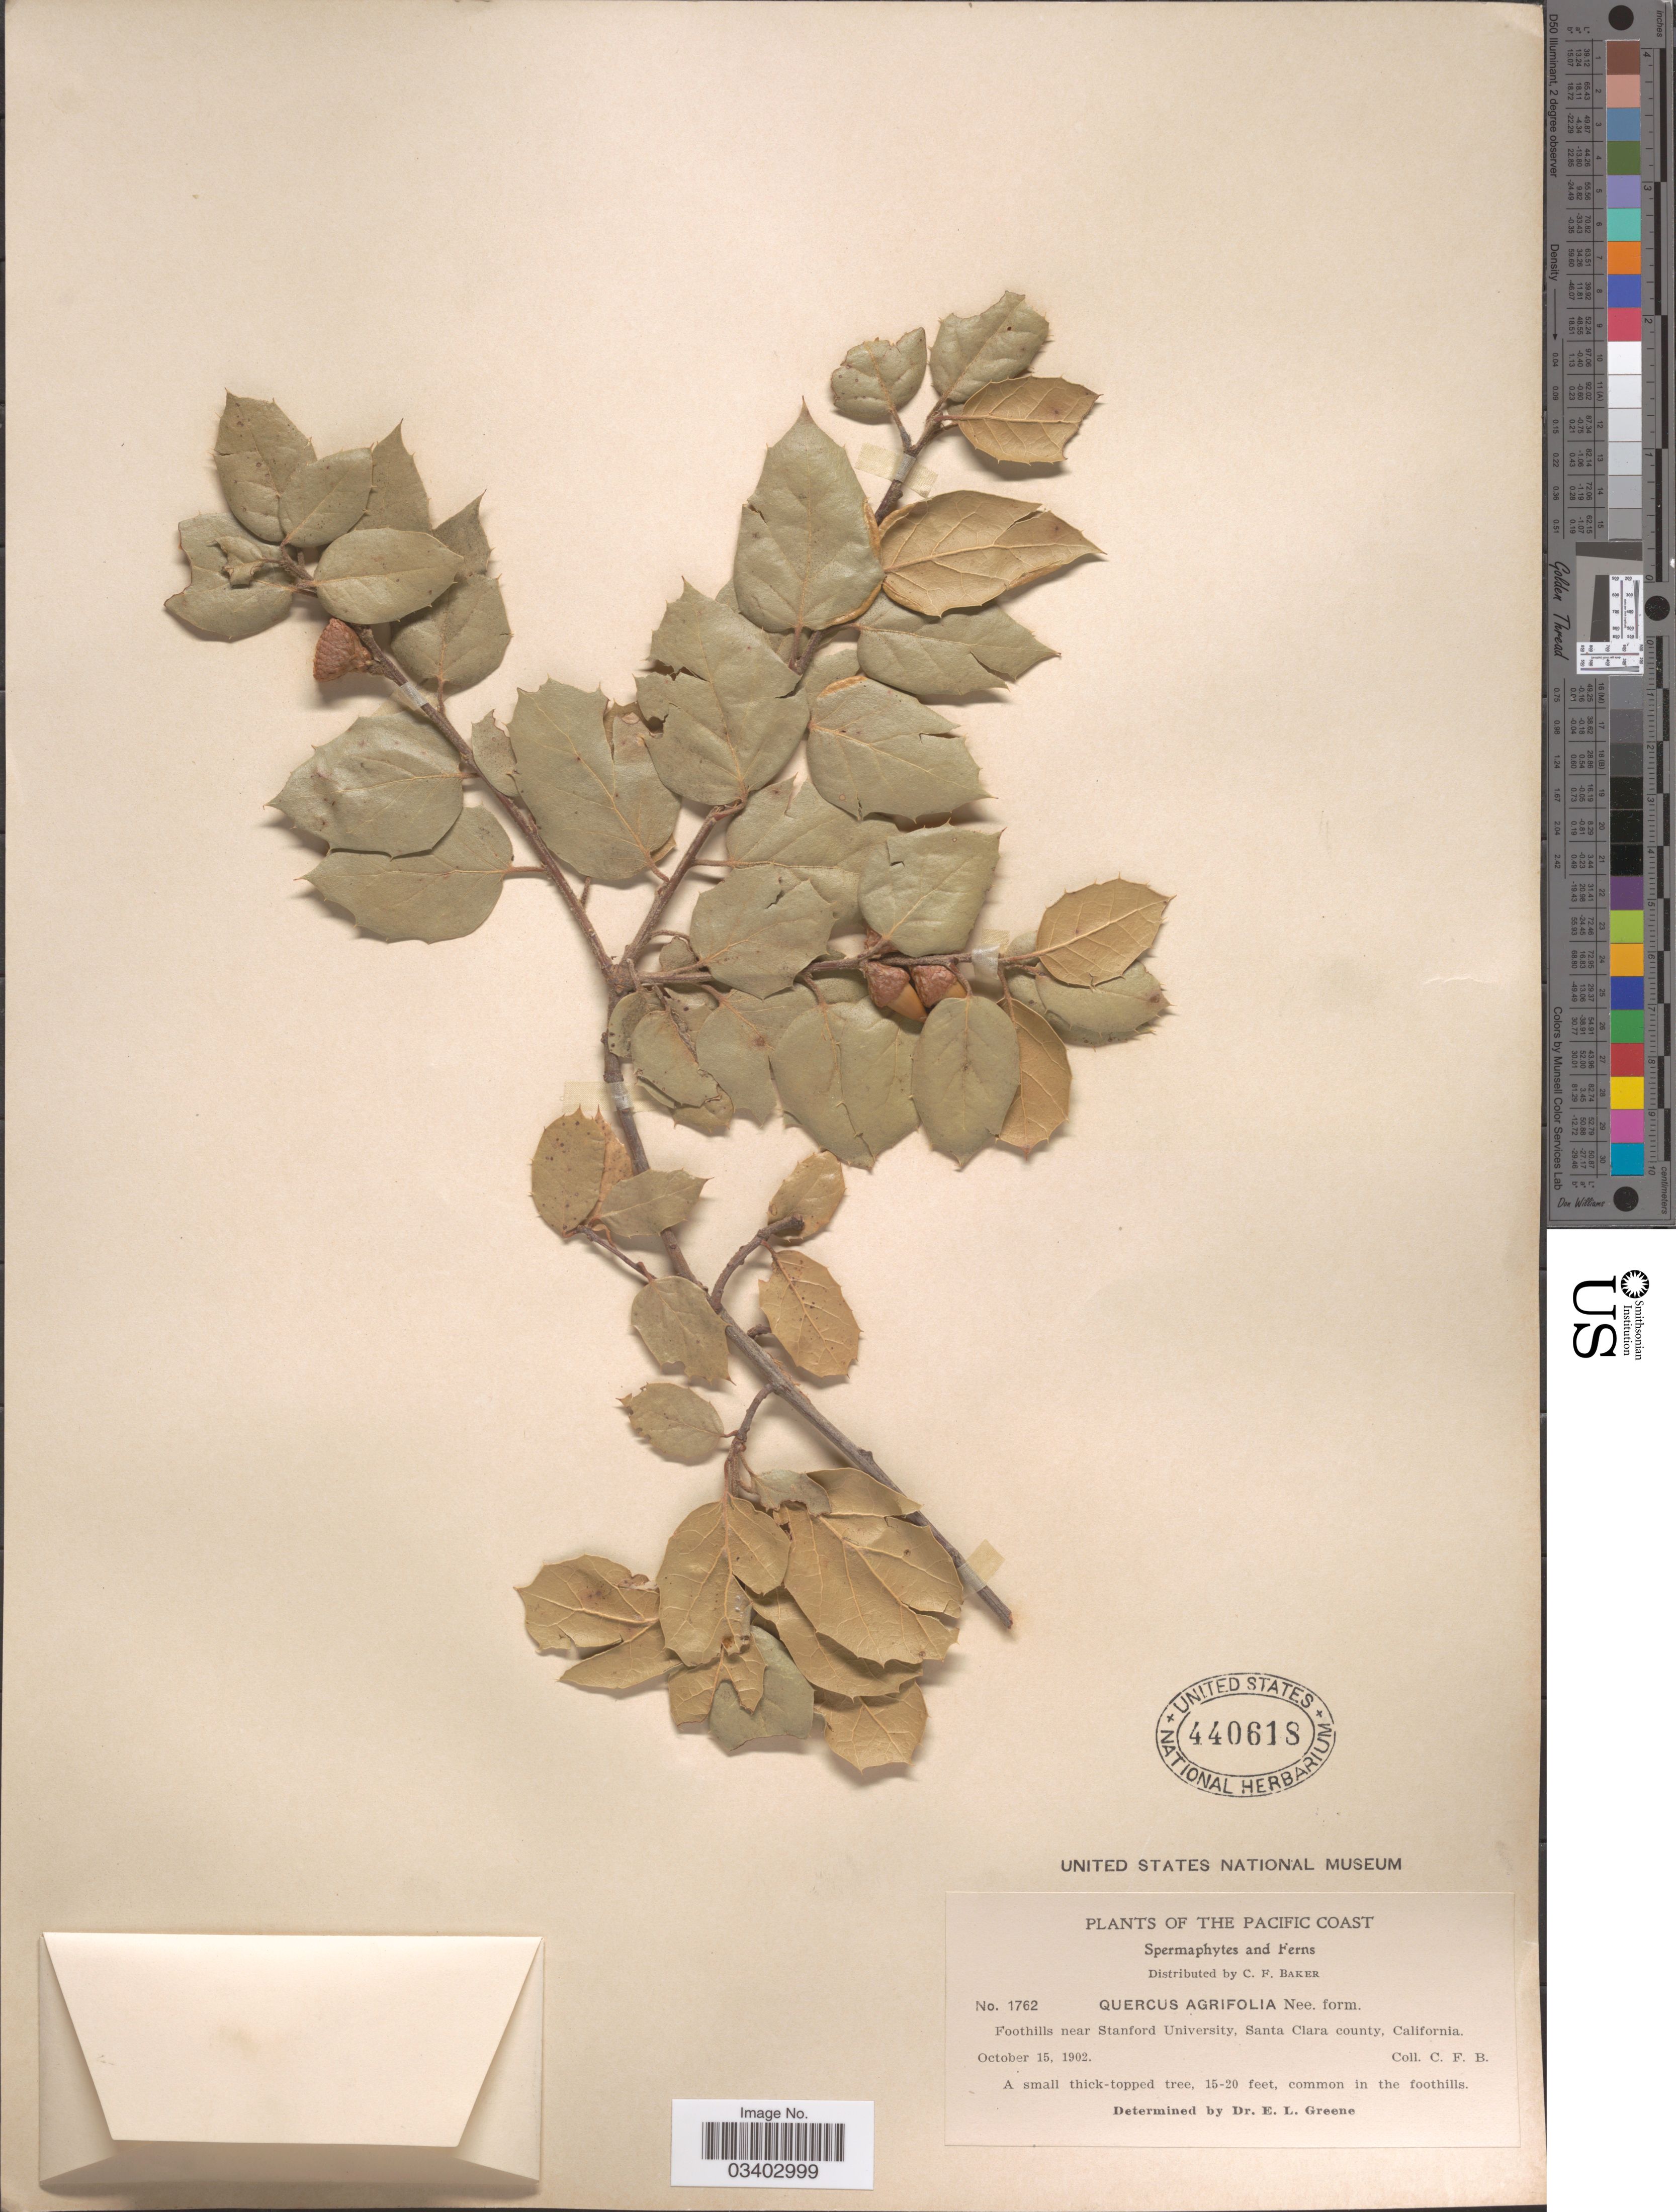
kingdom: Plantae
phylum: Tracheophyta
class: Magnoliopsida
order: Fagales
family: Fagaceae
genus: Quercus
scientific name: Quercus agrifolia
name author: Née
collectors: C. F. Baker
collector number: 1762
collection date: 1902-10-15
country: United States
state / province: California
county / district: Santa Clara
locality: The Pacific Coast. Foothills near Stanford University, Santa Clara county.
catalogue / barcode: US 440618